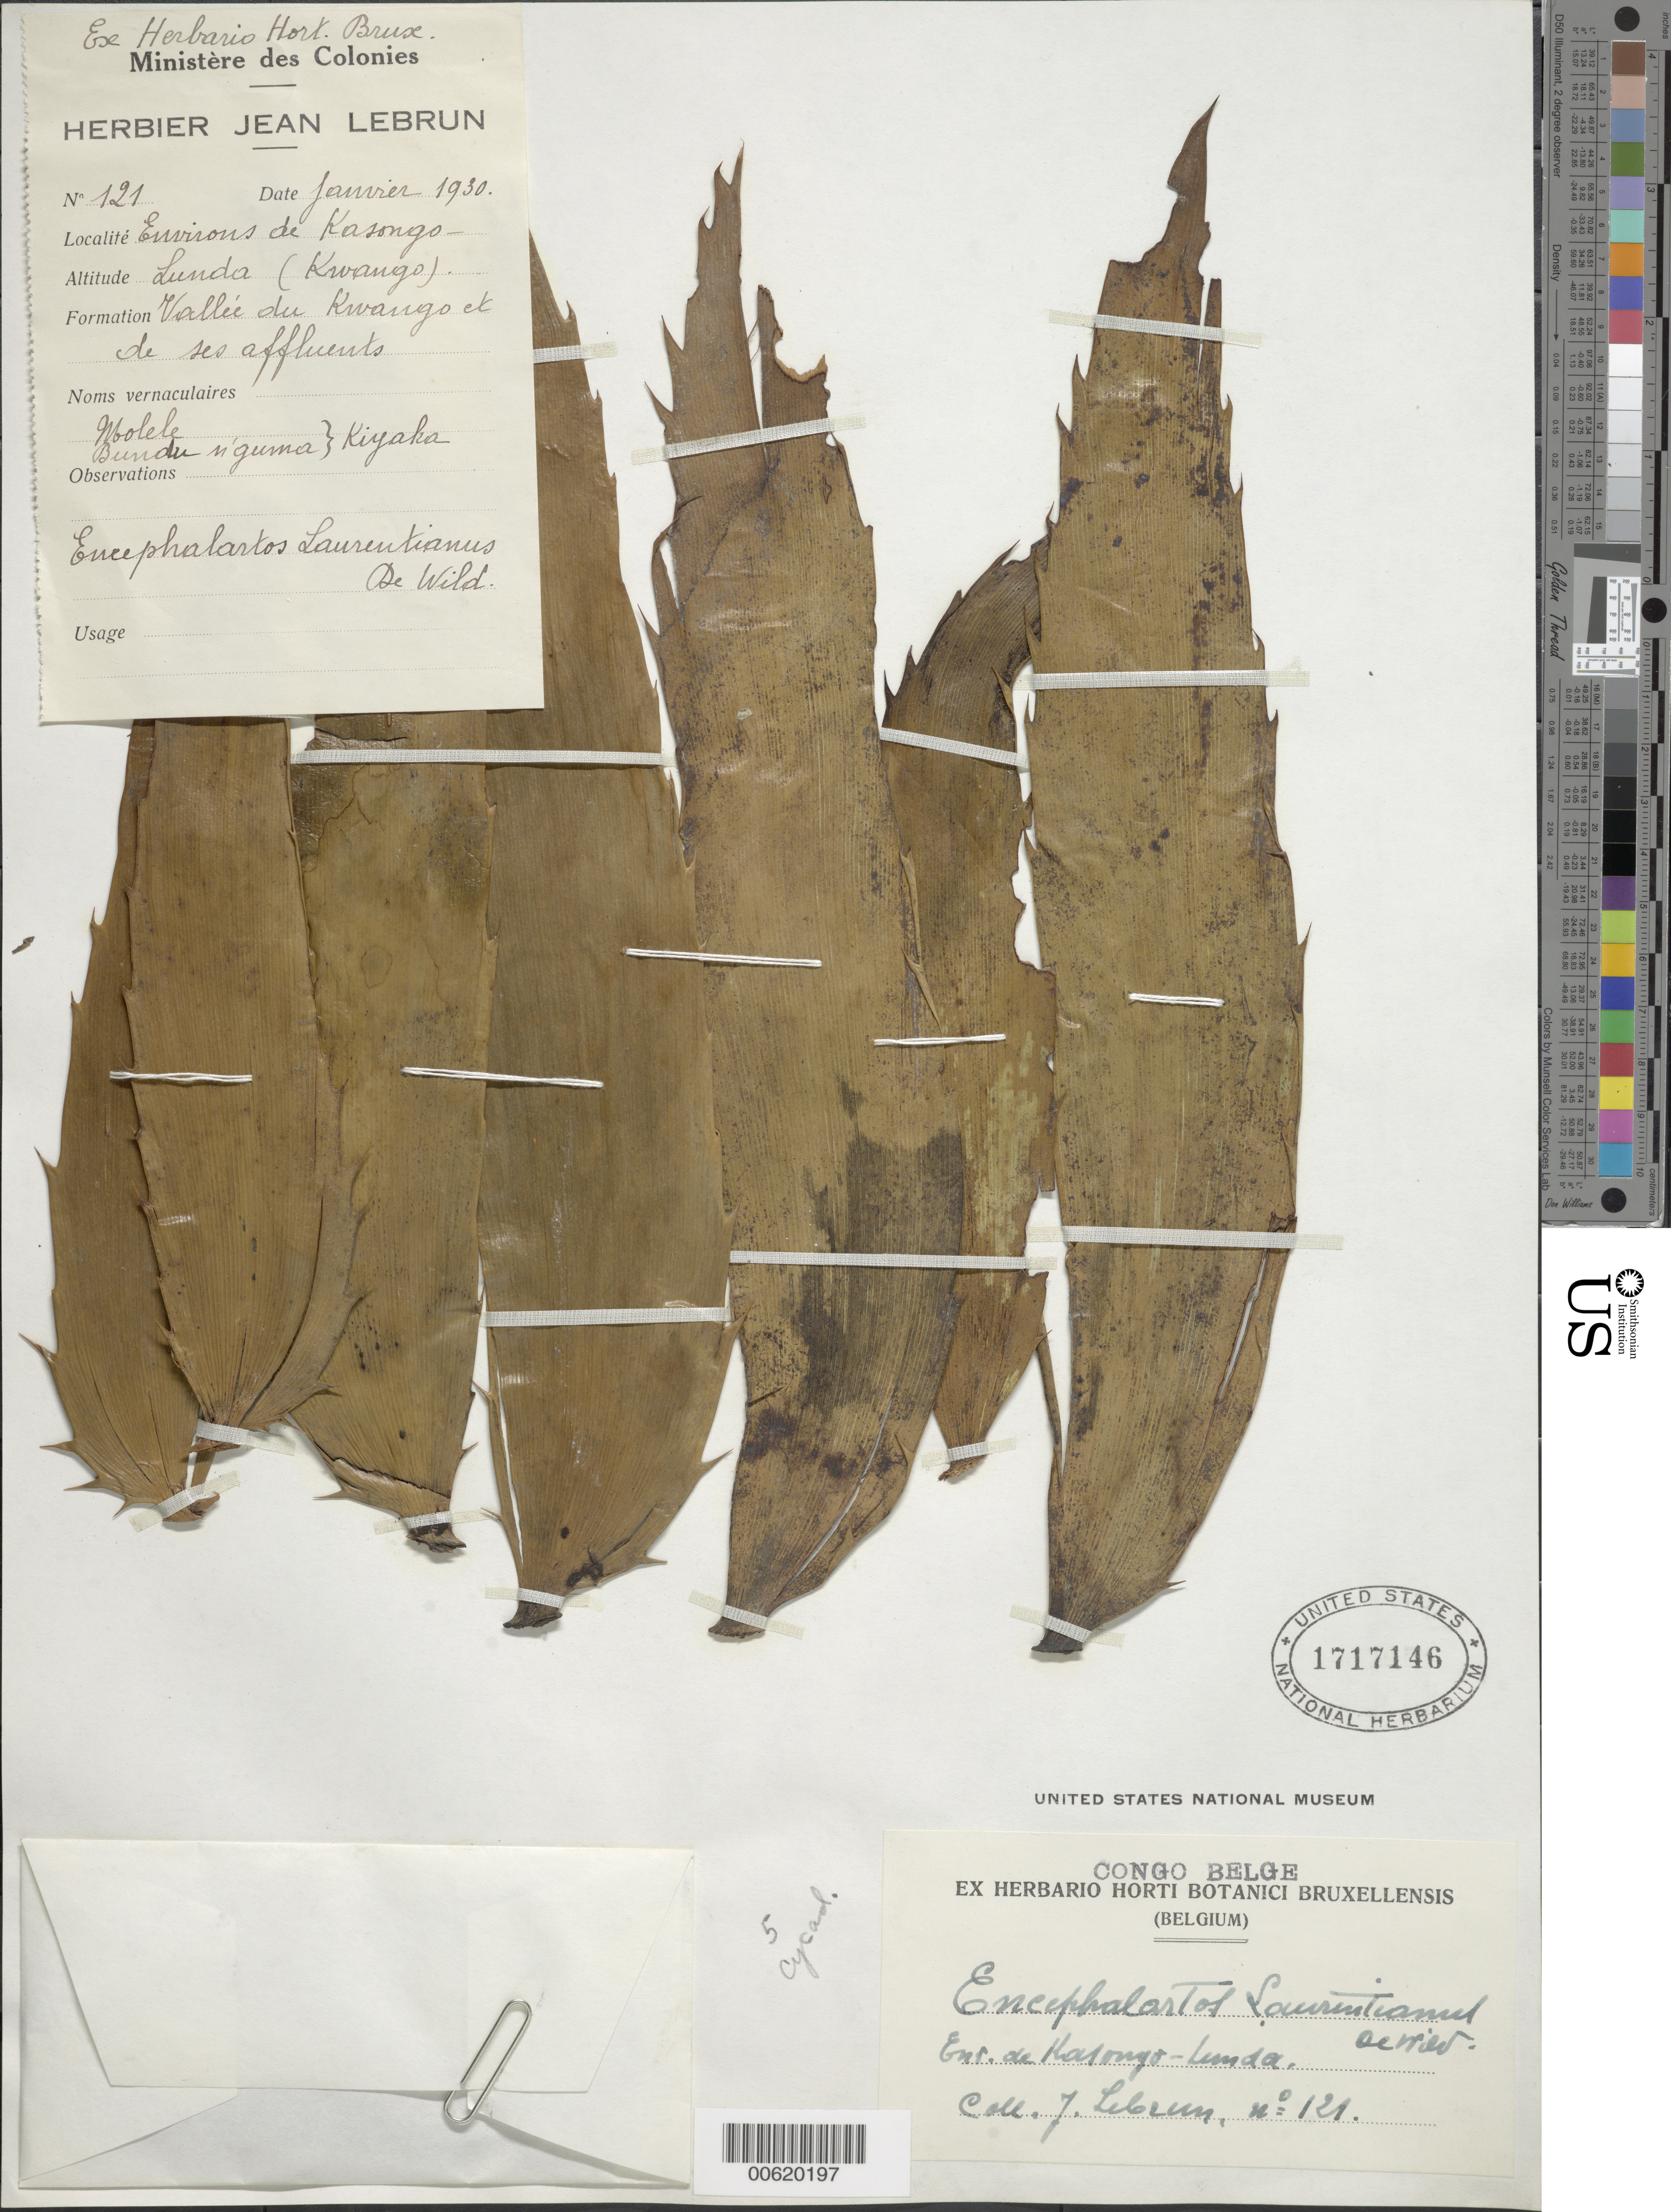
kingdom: Plantae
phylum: Tracheophyta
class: Cycadopsida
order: Cycadales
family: Zamiaceae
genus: Encephalartos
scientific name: Encephalartos laurentianus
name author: De Wild.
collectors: J. Liben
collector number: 121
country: Congo, Democratic Republic of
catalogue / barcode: US 1717146